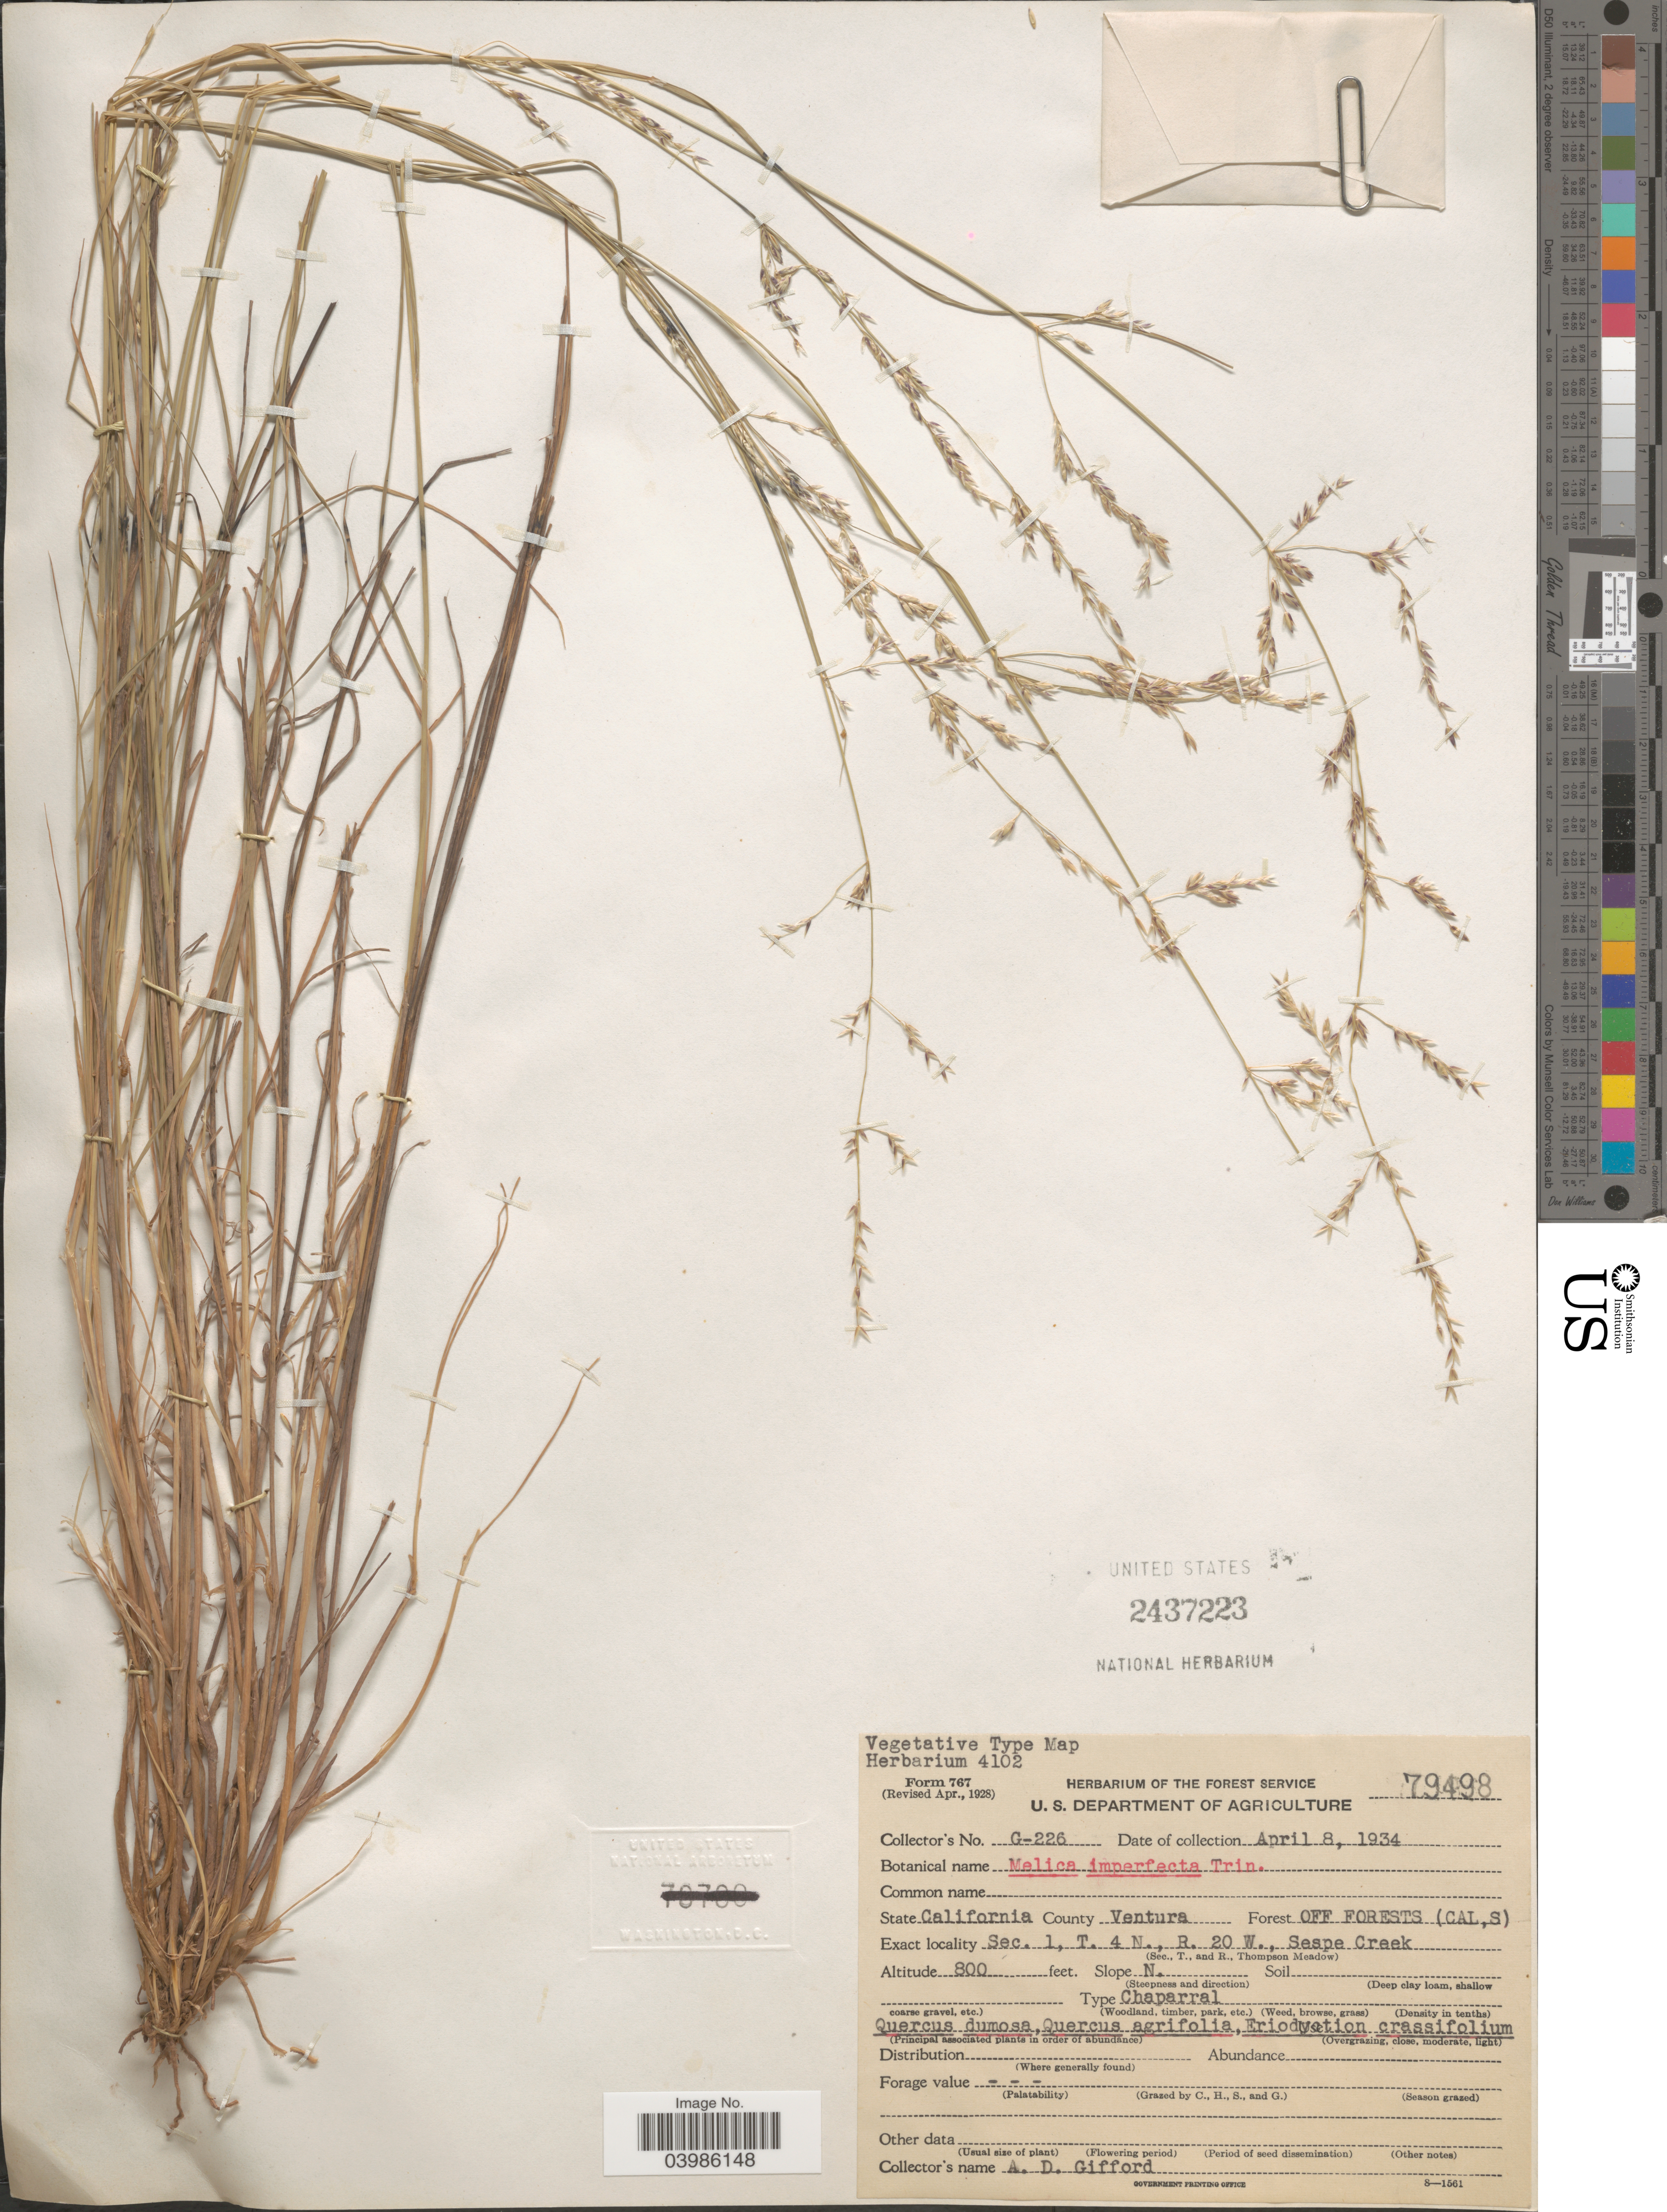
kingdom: Plantae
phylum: Tracheophyta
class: Liliopsida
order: Poales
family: Poaceae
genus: Melica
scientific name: Melica imperfecta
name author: Trin.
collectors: A. Gifford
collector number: G-226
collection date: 1934-04-08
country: United States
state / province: California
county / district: Ventura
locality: County Ventura. Forest Off forests (Cal,S). Sec. 1, T. 4 N., R. 20 W., Sespe Creek. Slope N.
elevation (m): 244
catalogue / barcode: US 2437223